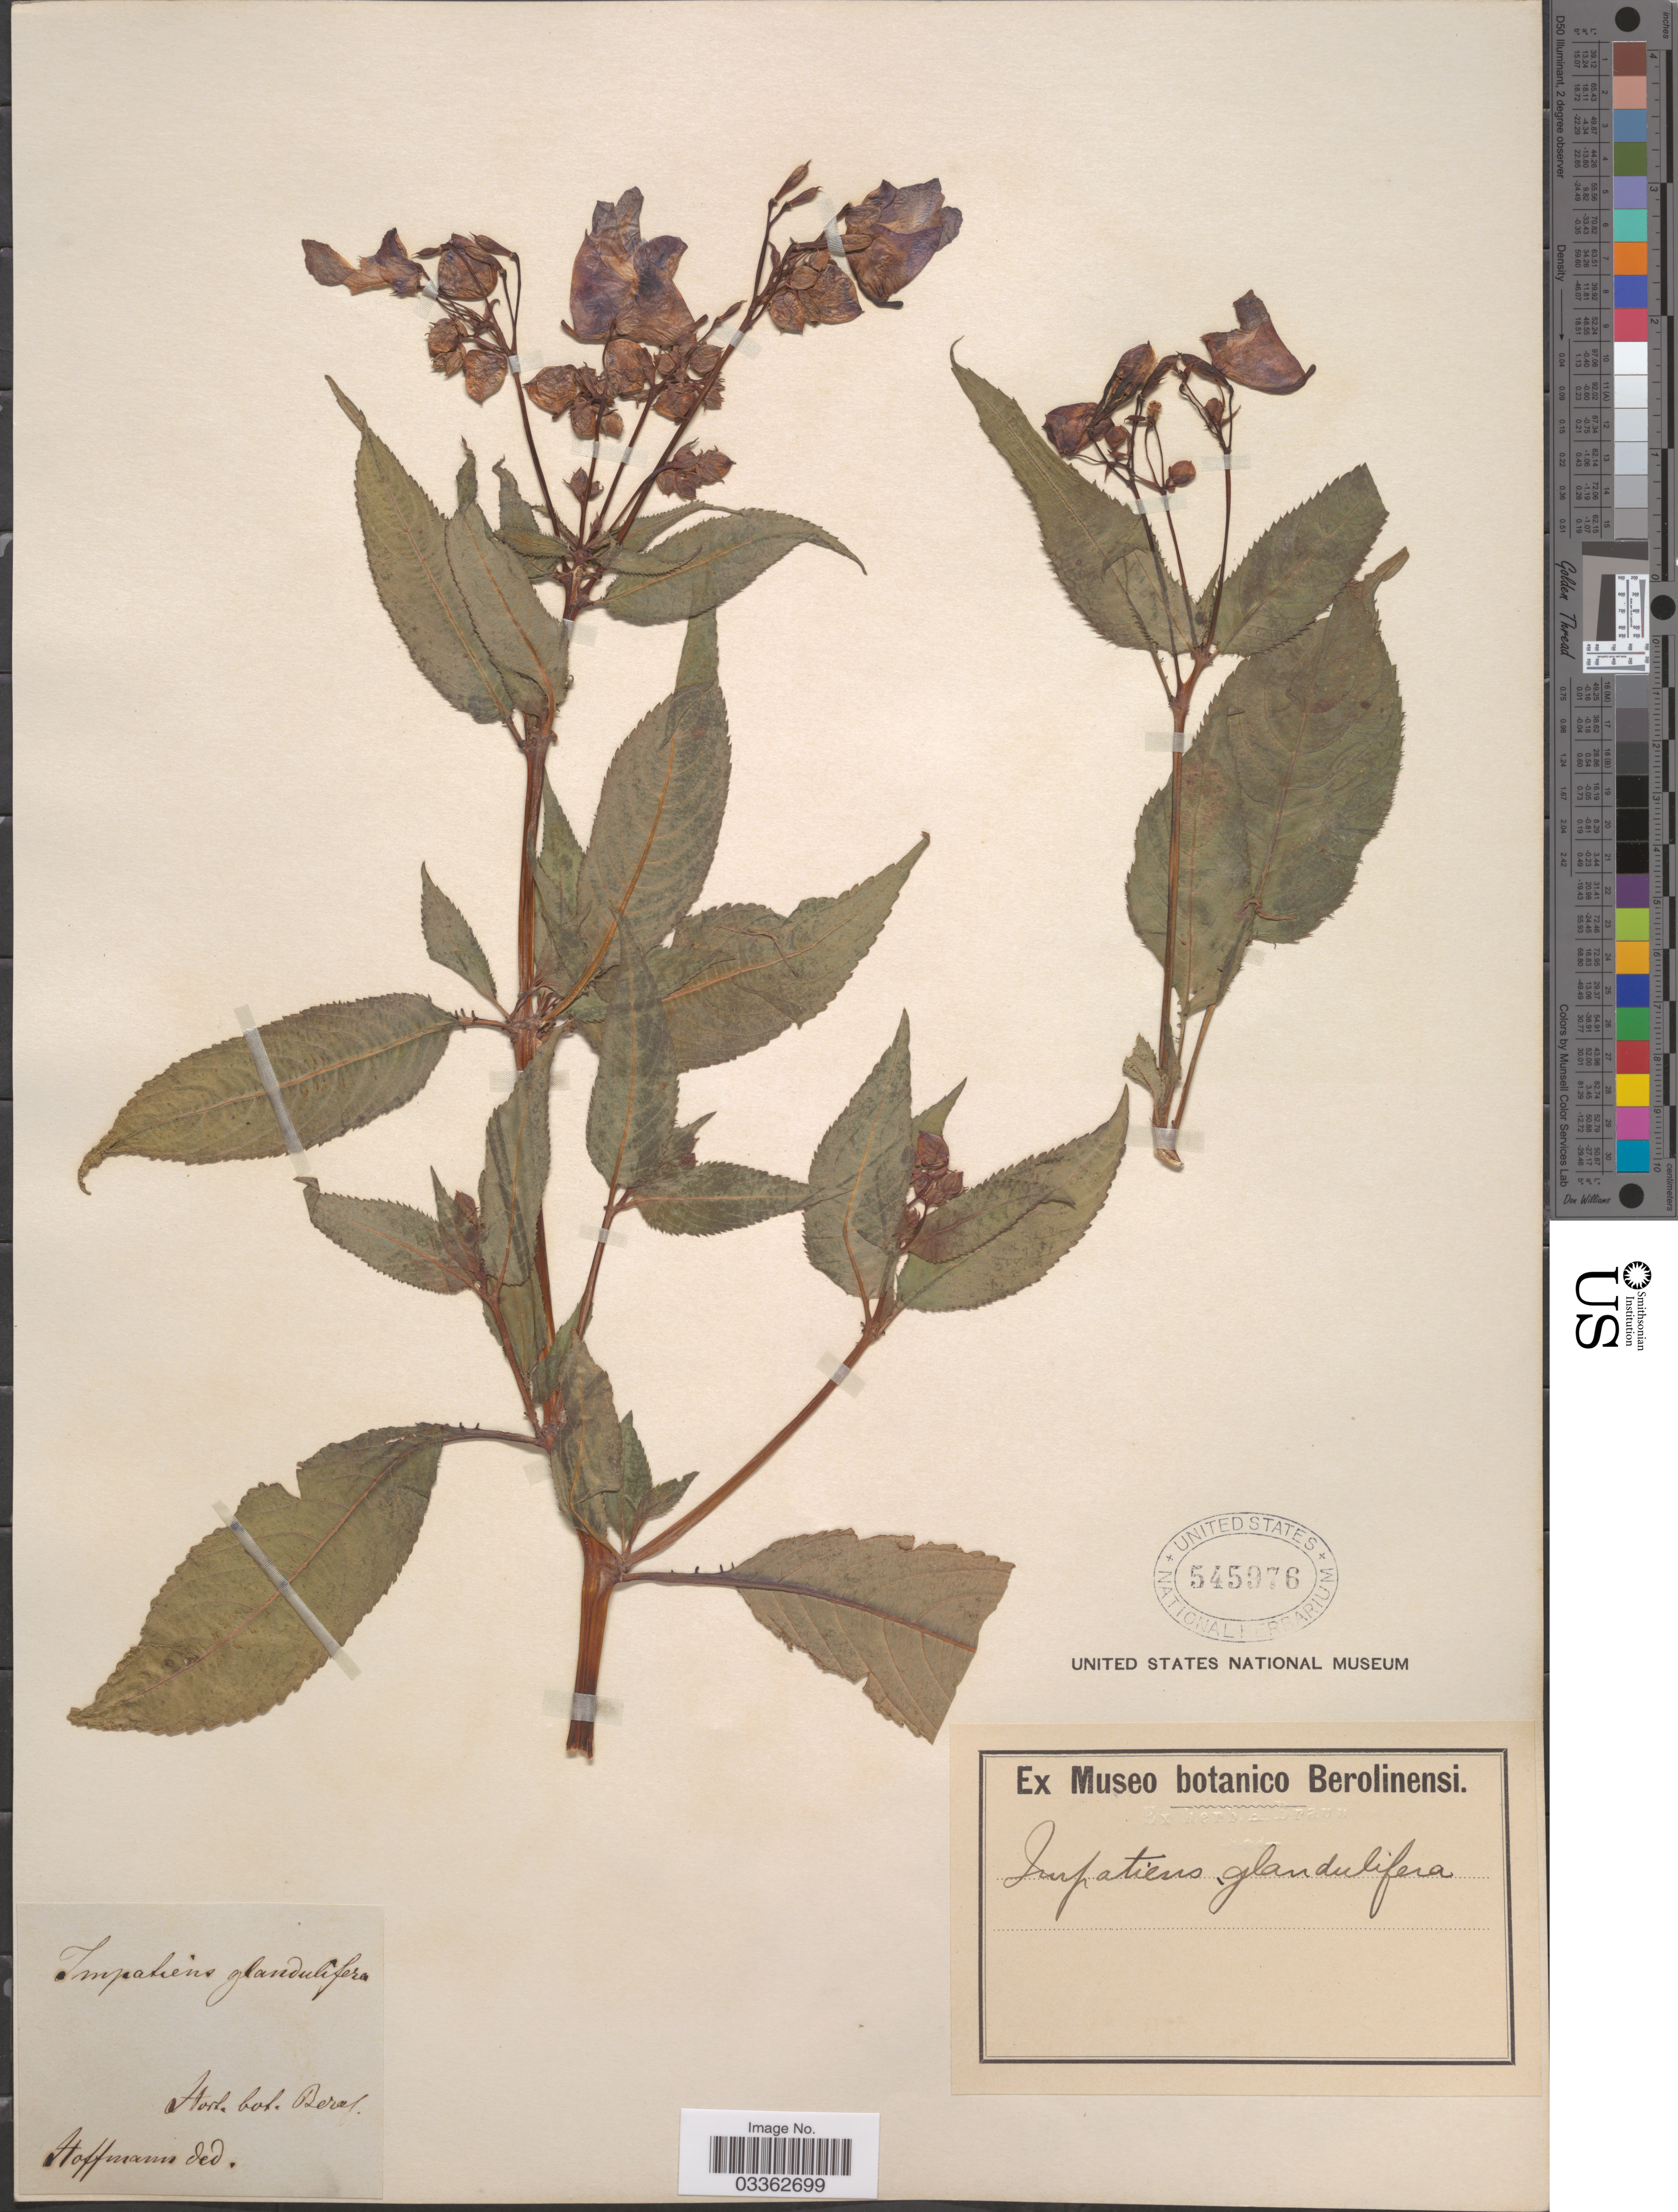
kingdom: Plantae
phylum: Tracheophyta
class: Magnoliopsida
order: Ericales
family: Balsaminaceae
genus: Impatiens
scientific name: Impatiens glandulifera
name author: Royle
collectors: Hort. Bot. Berol.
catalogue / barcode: US 545976